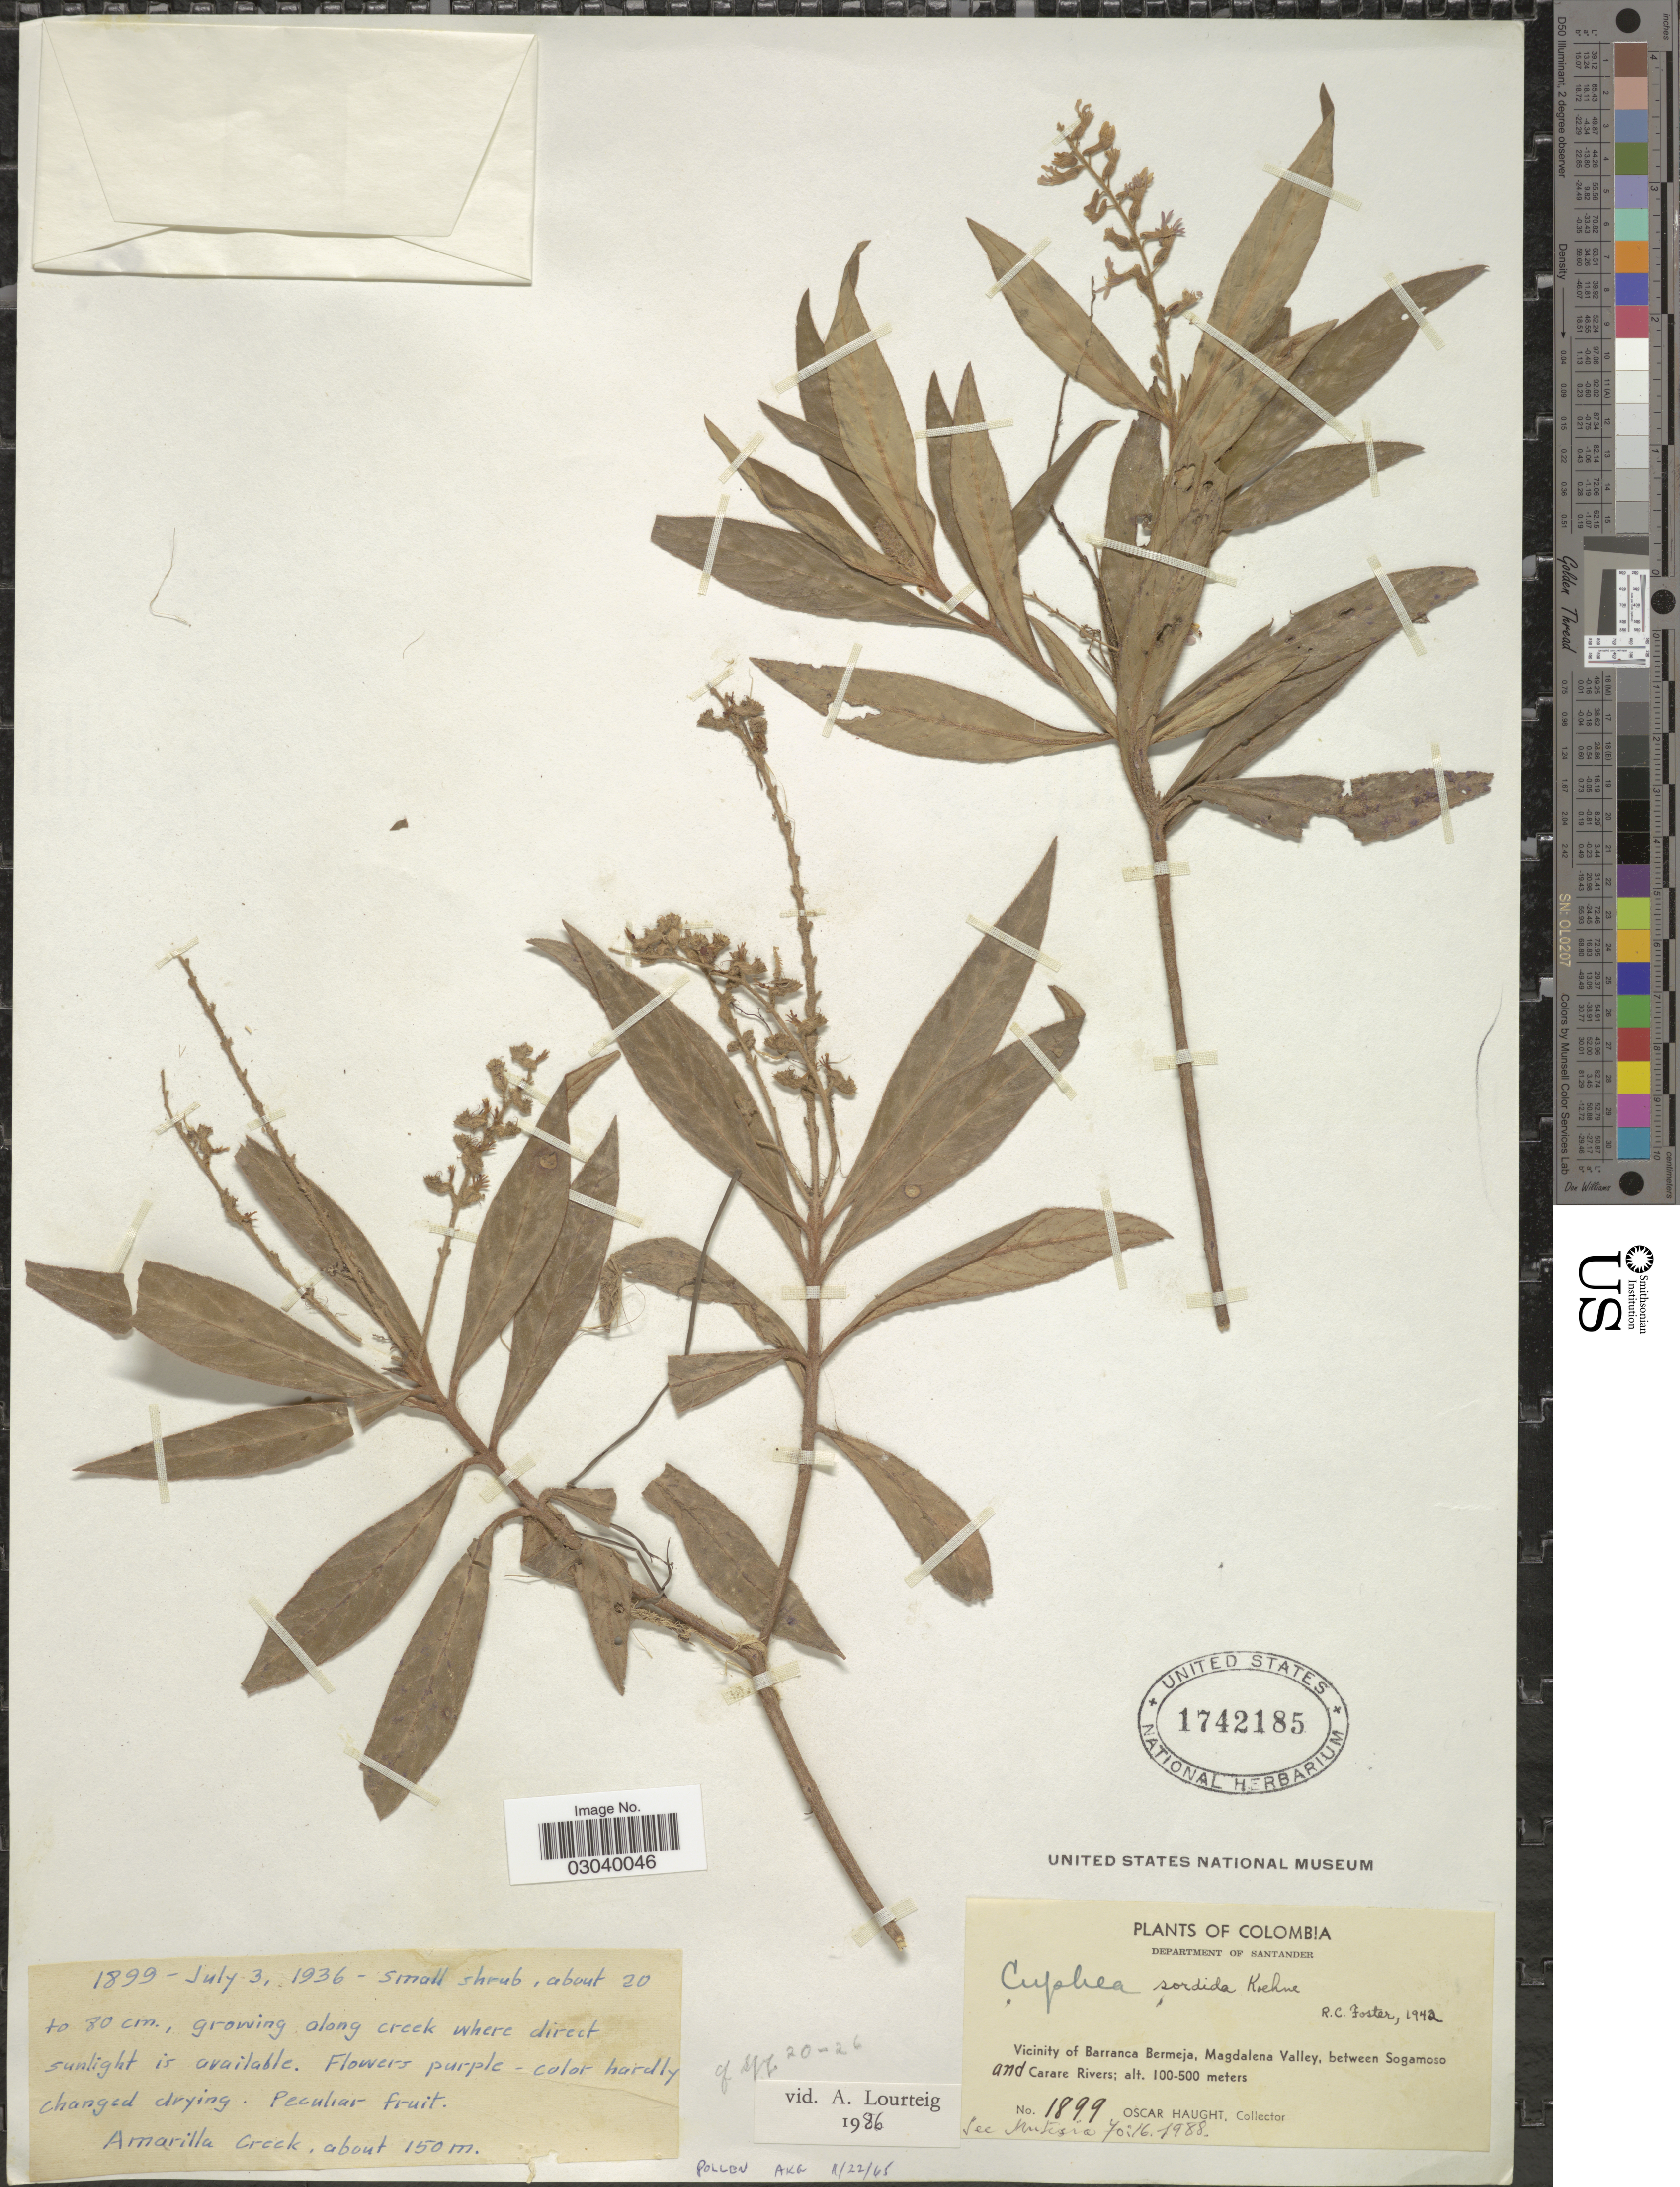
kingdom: Plantae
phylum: Tracheophyta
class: Magnoliopsida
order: Myrtales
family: Lythraceae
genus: Cuphea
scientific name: Cuphea sordida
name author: Koehne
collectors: O. Haught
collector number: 1899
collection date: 1936-07-03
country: Colombia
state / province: Santander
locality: Department of Santander, Vicinity of Barranca Bermeja, Magdalena Valley, between Sogamoso and Carare Rivers. Amarilla Creek.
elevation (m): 150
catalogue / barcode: US 1742185